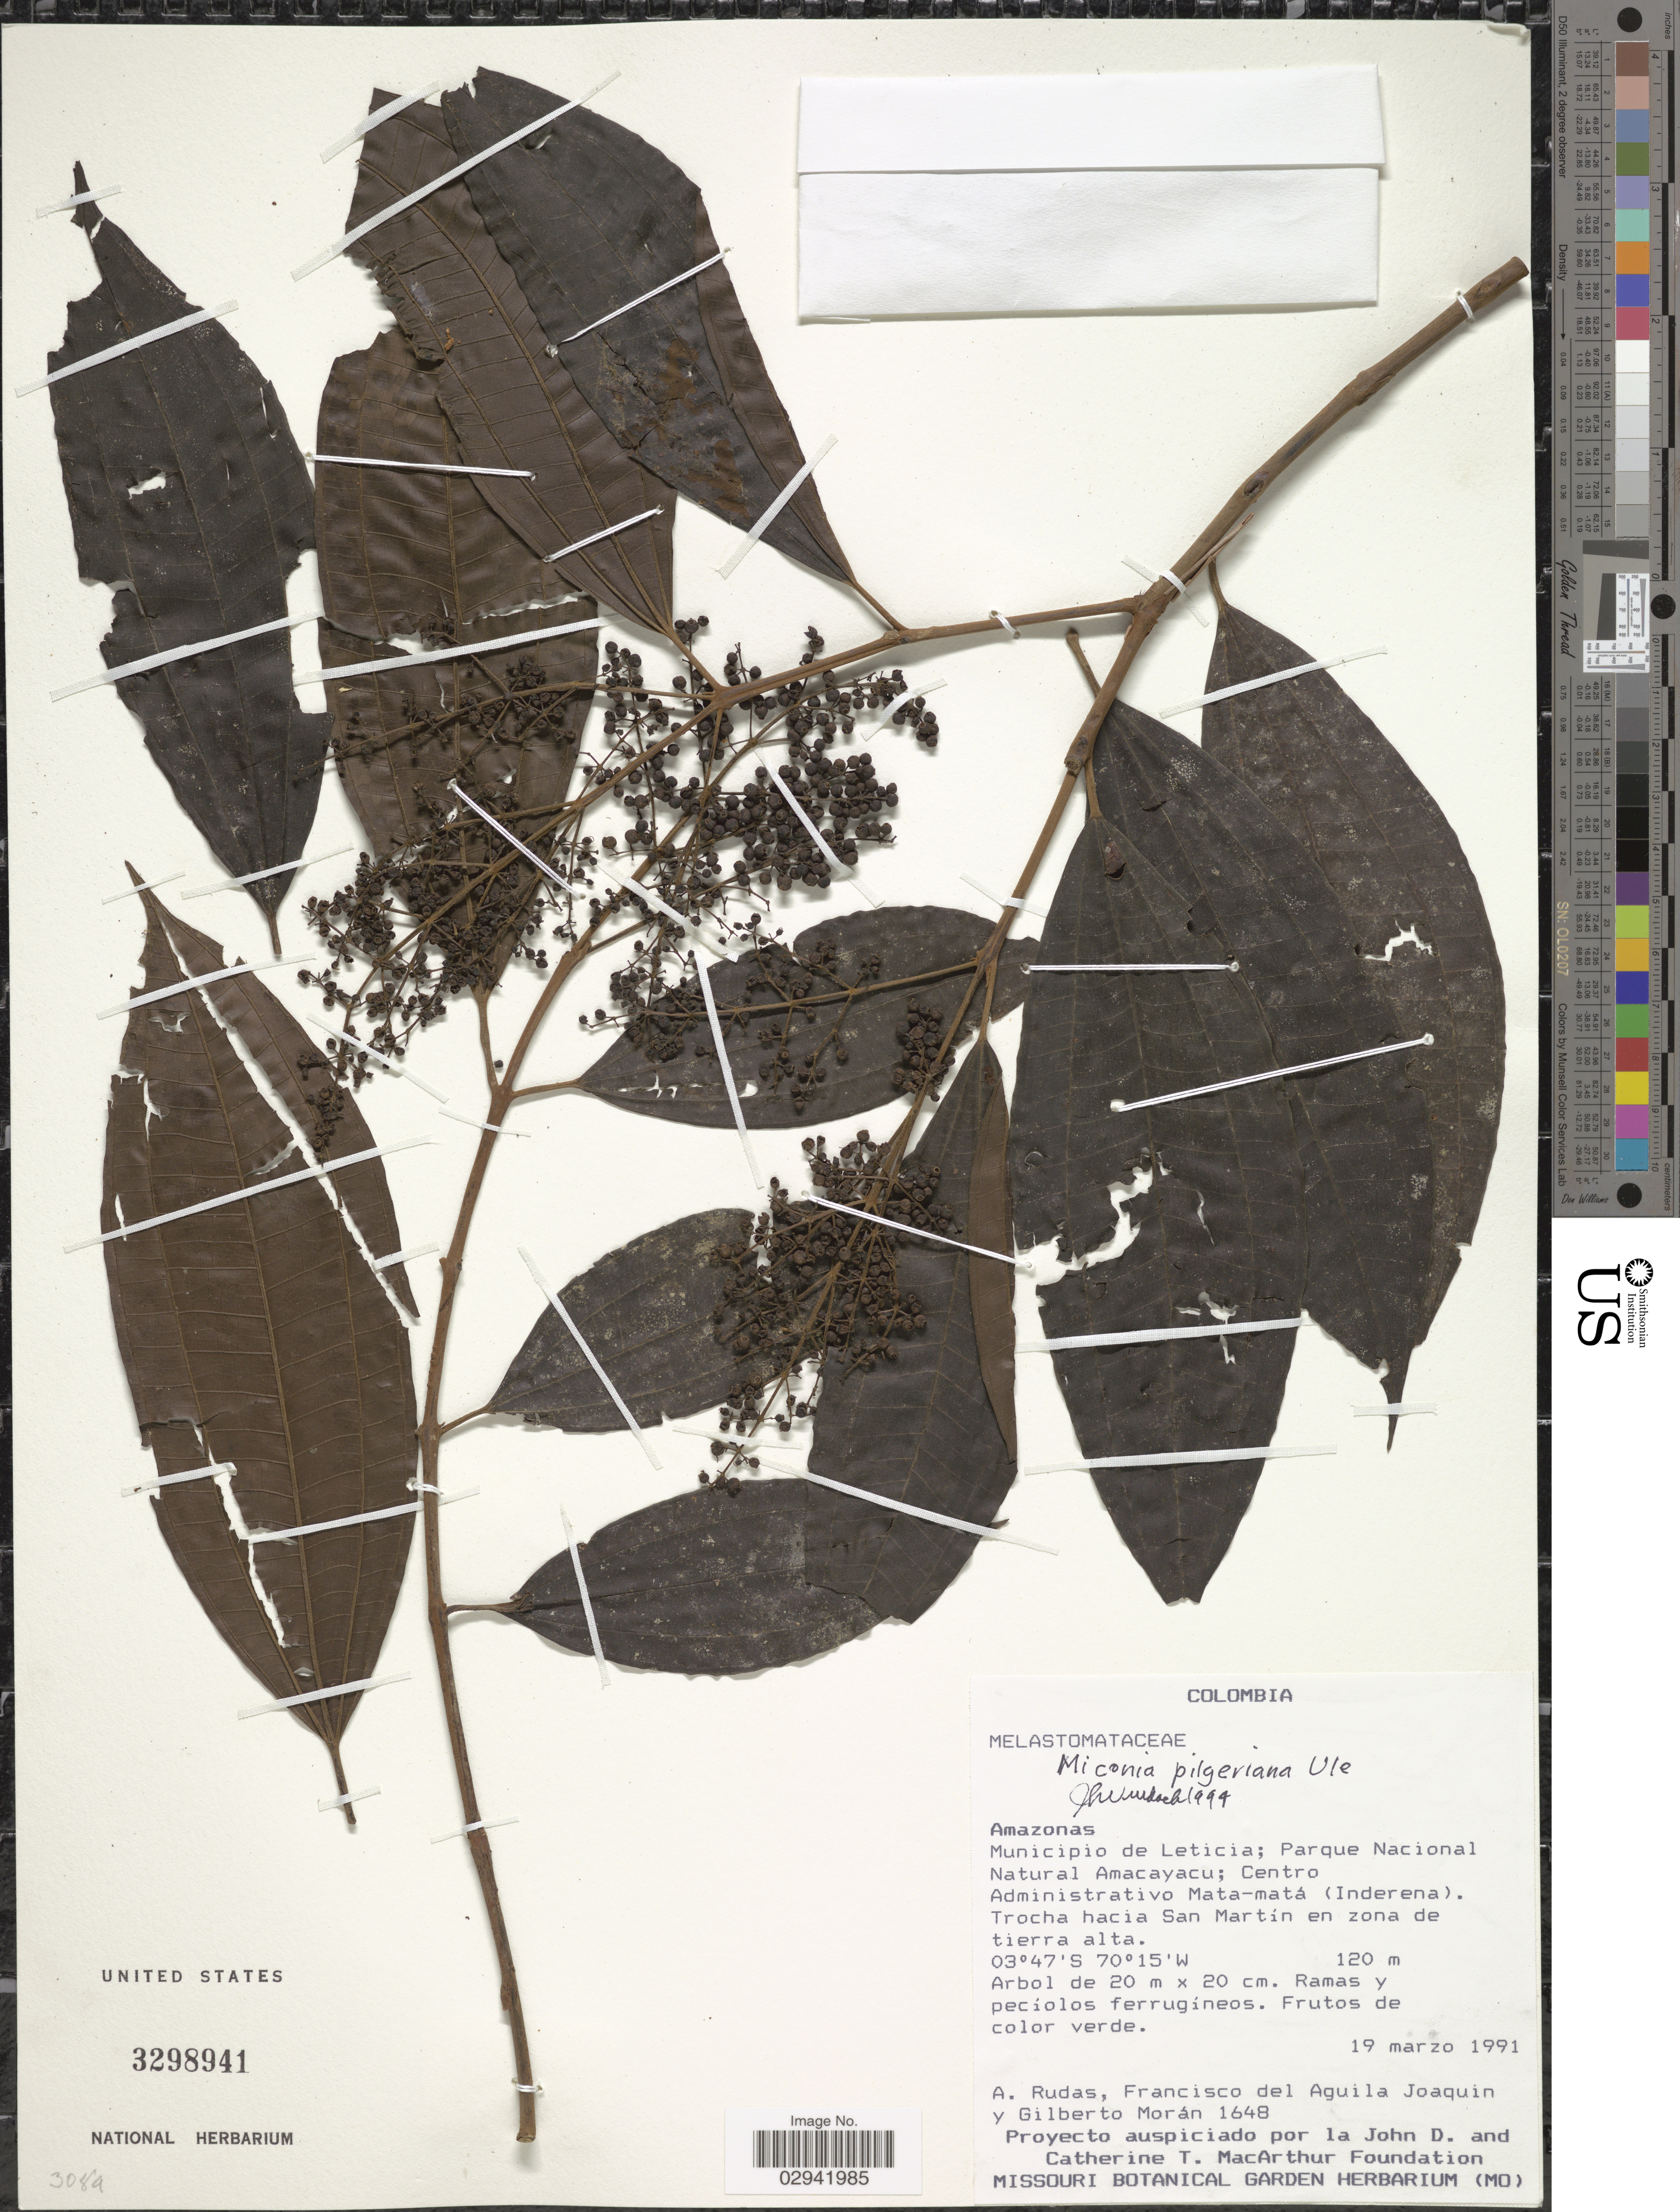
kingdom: Plantae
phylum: Tracheophyta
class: Magnoliopsida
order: Myrtales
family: Melastomataceae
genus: Miconia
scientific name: Miconia pilgeriana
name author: Ule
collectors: A. Rudas, F. Aguila Joaquin & G. Moran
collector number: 1648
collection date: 1991-03-19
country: Colombia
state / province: Amazônas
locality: Municipio de Leticia; Parque Nacional Natural Amacayacu; Centro Administrativo Mata-matá (Inderena). Trocha hacia San Martín en zona de tierra alta.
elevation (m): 120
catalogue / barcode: US 3298941